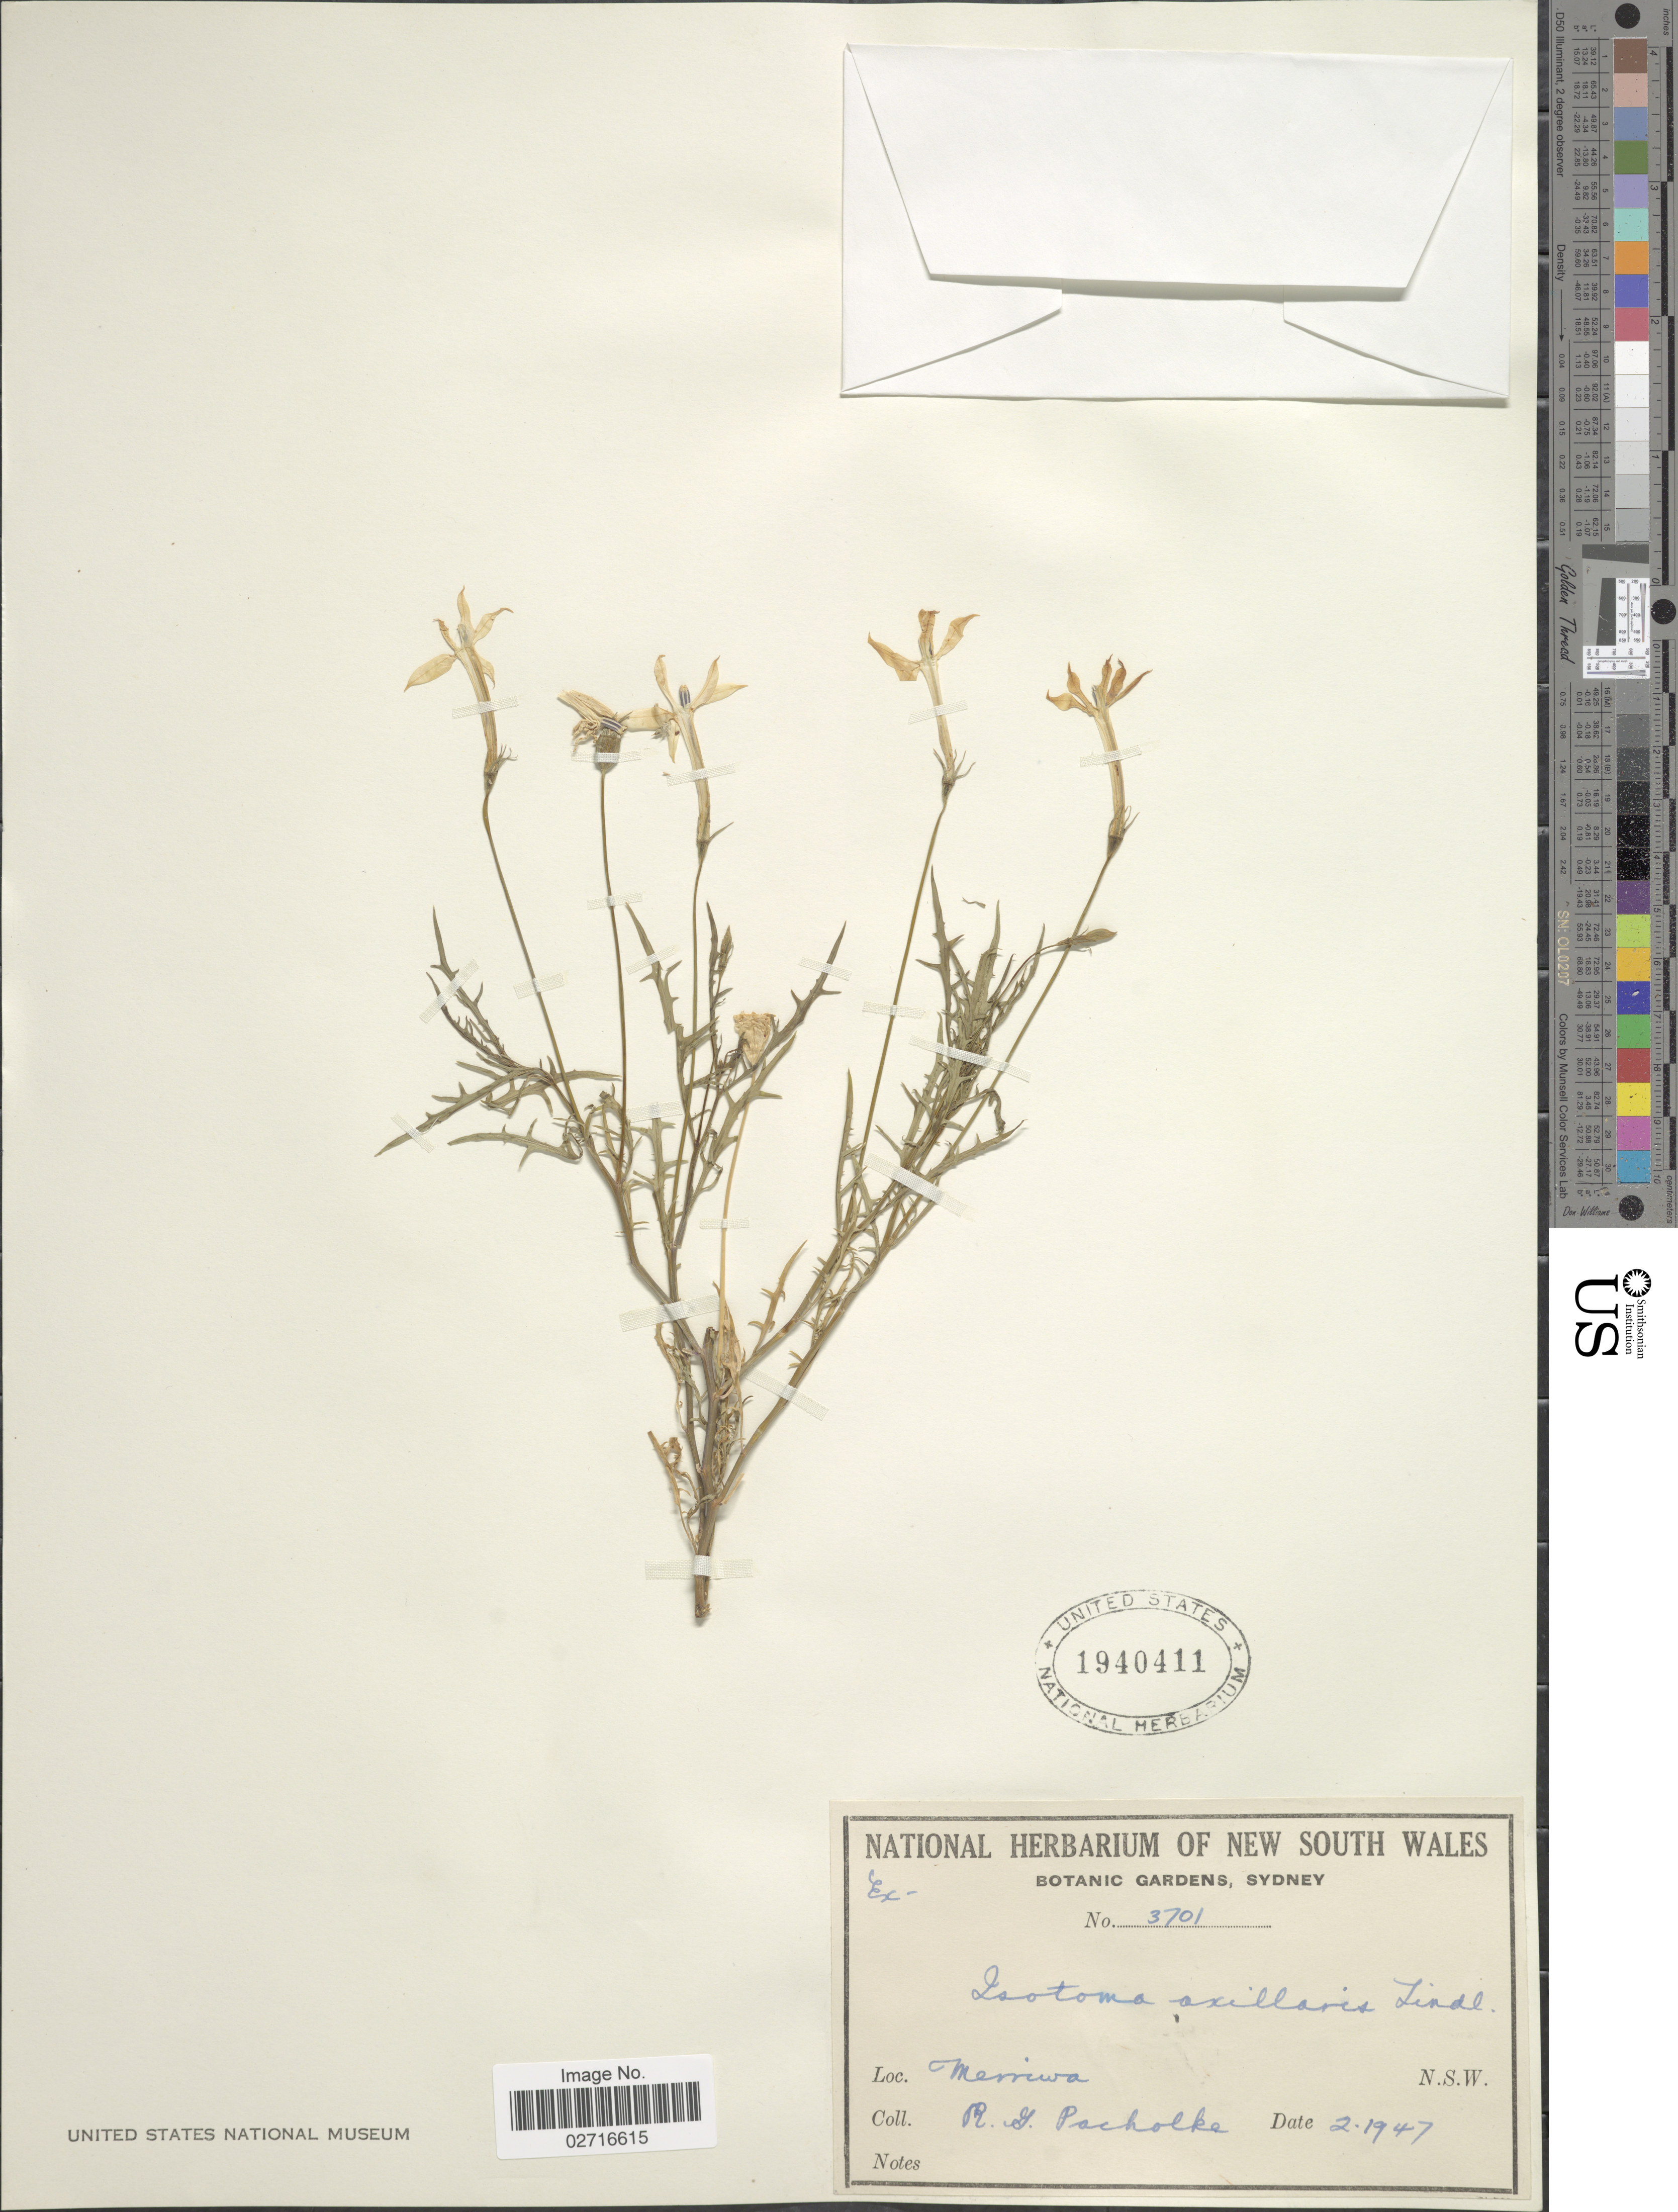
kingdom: Plantae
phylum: Tracheophyta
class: Magnoliopsida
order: Asterales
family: Campanulaceae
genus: Isotoma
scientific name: Isotoma axillaris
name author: Lindl.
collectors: R. Pacholka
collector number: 3701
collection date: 1947-02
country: Australia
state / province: New South Wales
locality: Merriwa.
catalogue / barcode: US 1940411